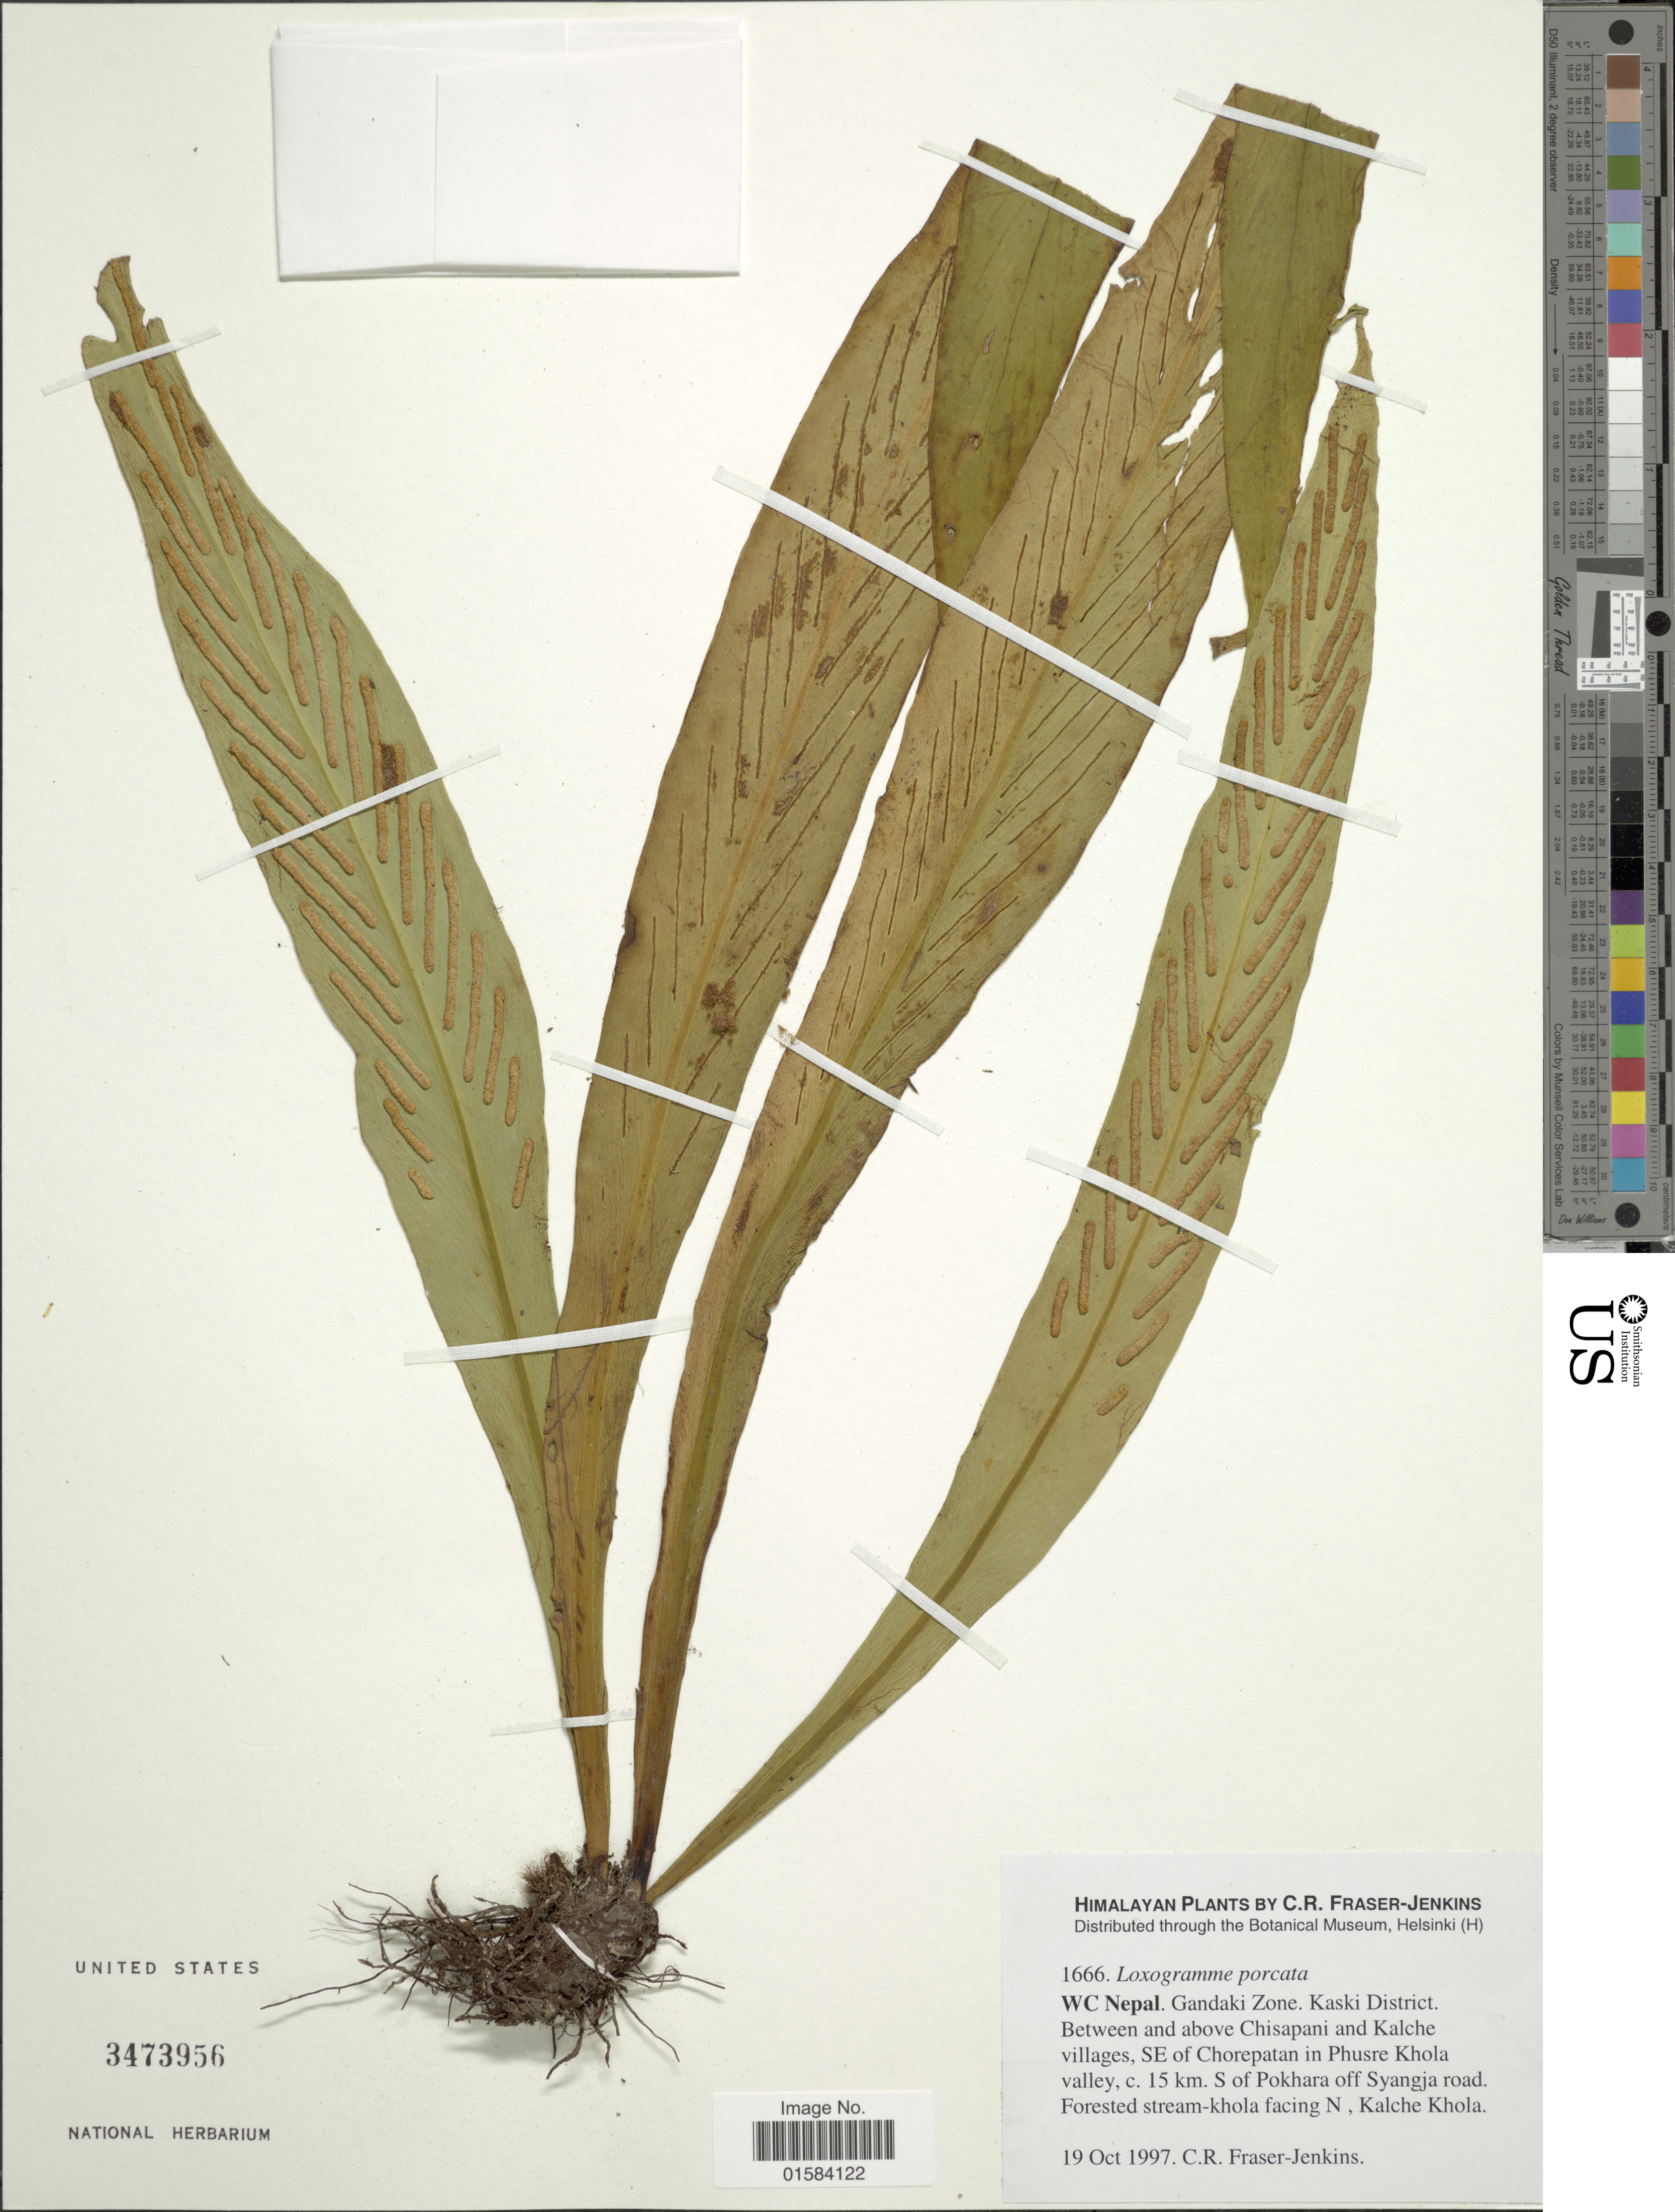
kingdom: Plantae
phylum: Tracheophyta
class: Polypodiopsida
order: Polypodiales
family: Polypodiaceae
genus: Loxogramme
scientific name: Loxogramme porcata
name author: M.G. Price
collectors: C. R. Fraser-Jenkins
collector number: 1666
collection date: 1997-10-19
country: Nepal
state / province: Gandaki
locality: Himalayan, WC Nepal. Gandaki Zone. Kaski District. between and above Chisapani and Kalche villages, SE of Chorepatan in Phurse Khola valley, c. 15 km. S of Pokhara off Syanja road. Forested stream-khola facing N, Kalche Khola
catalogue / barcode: US 3473956